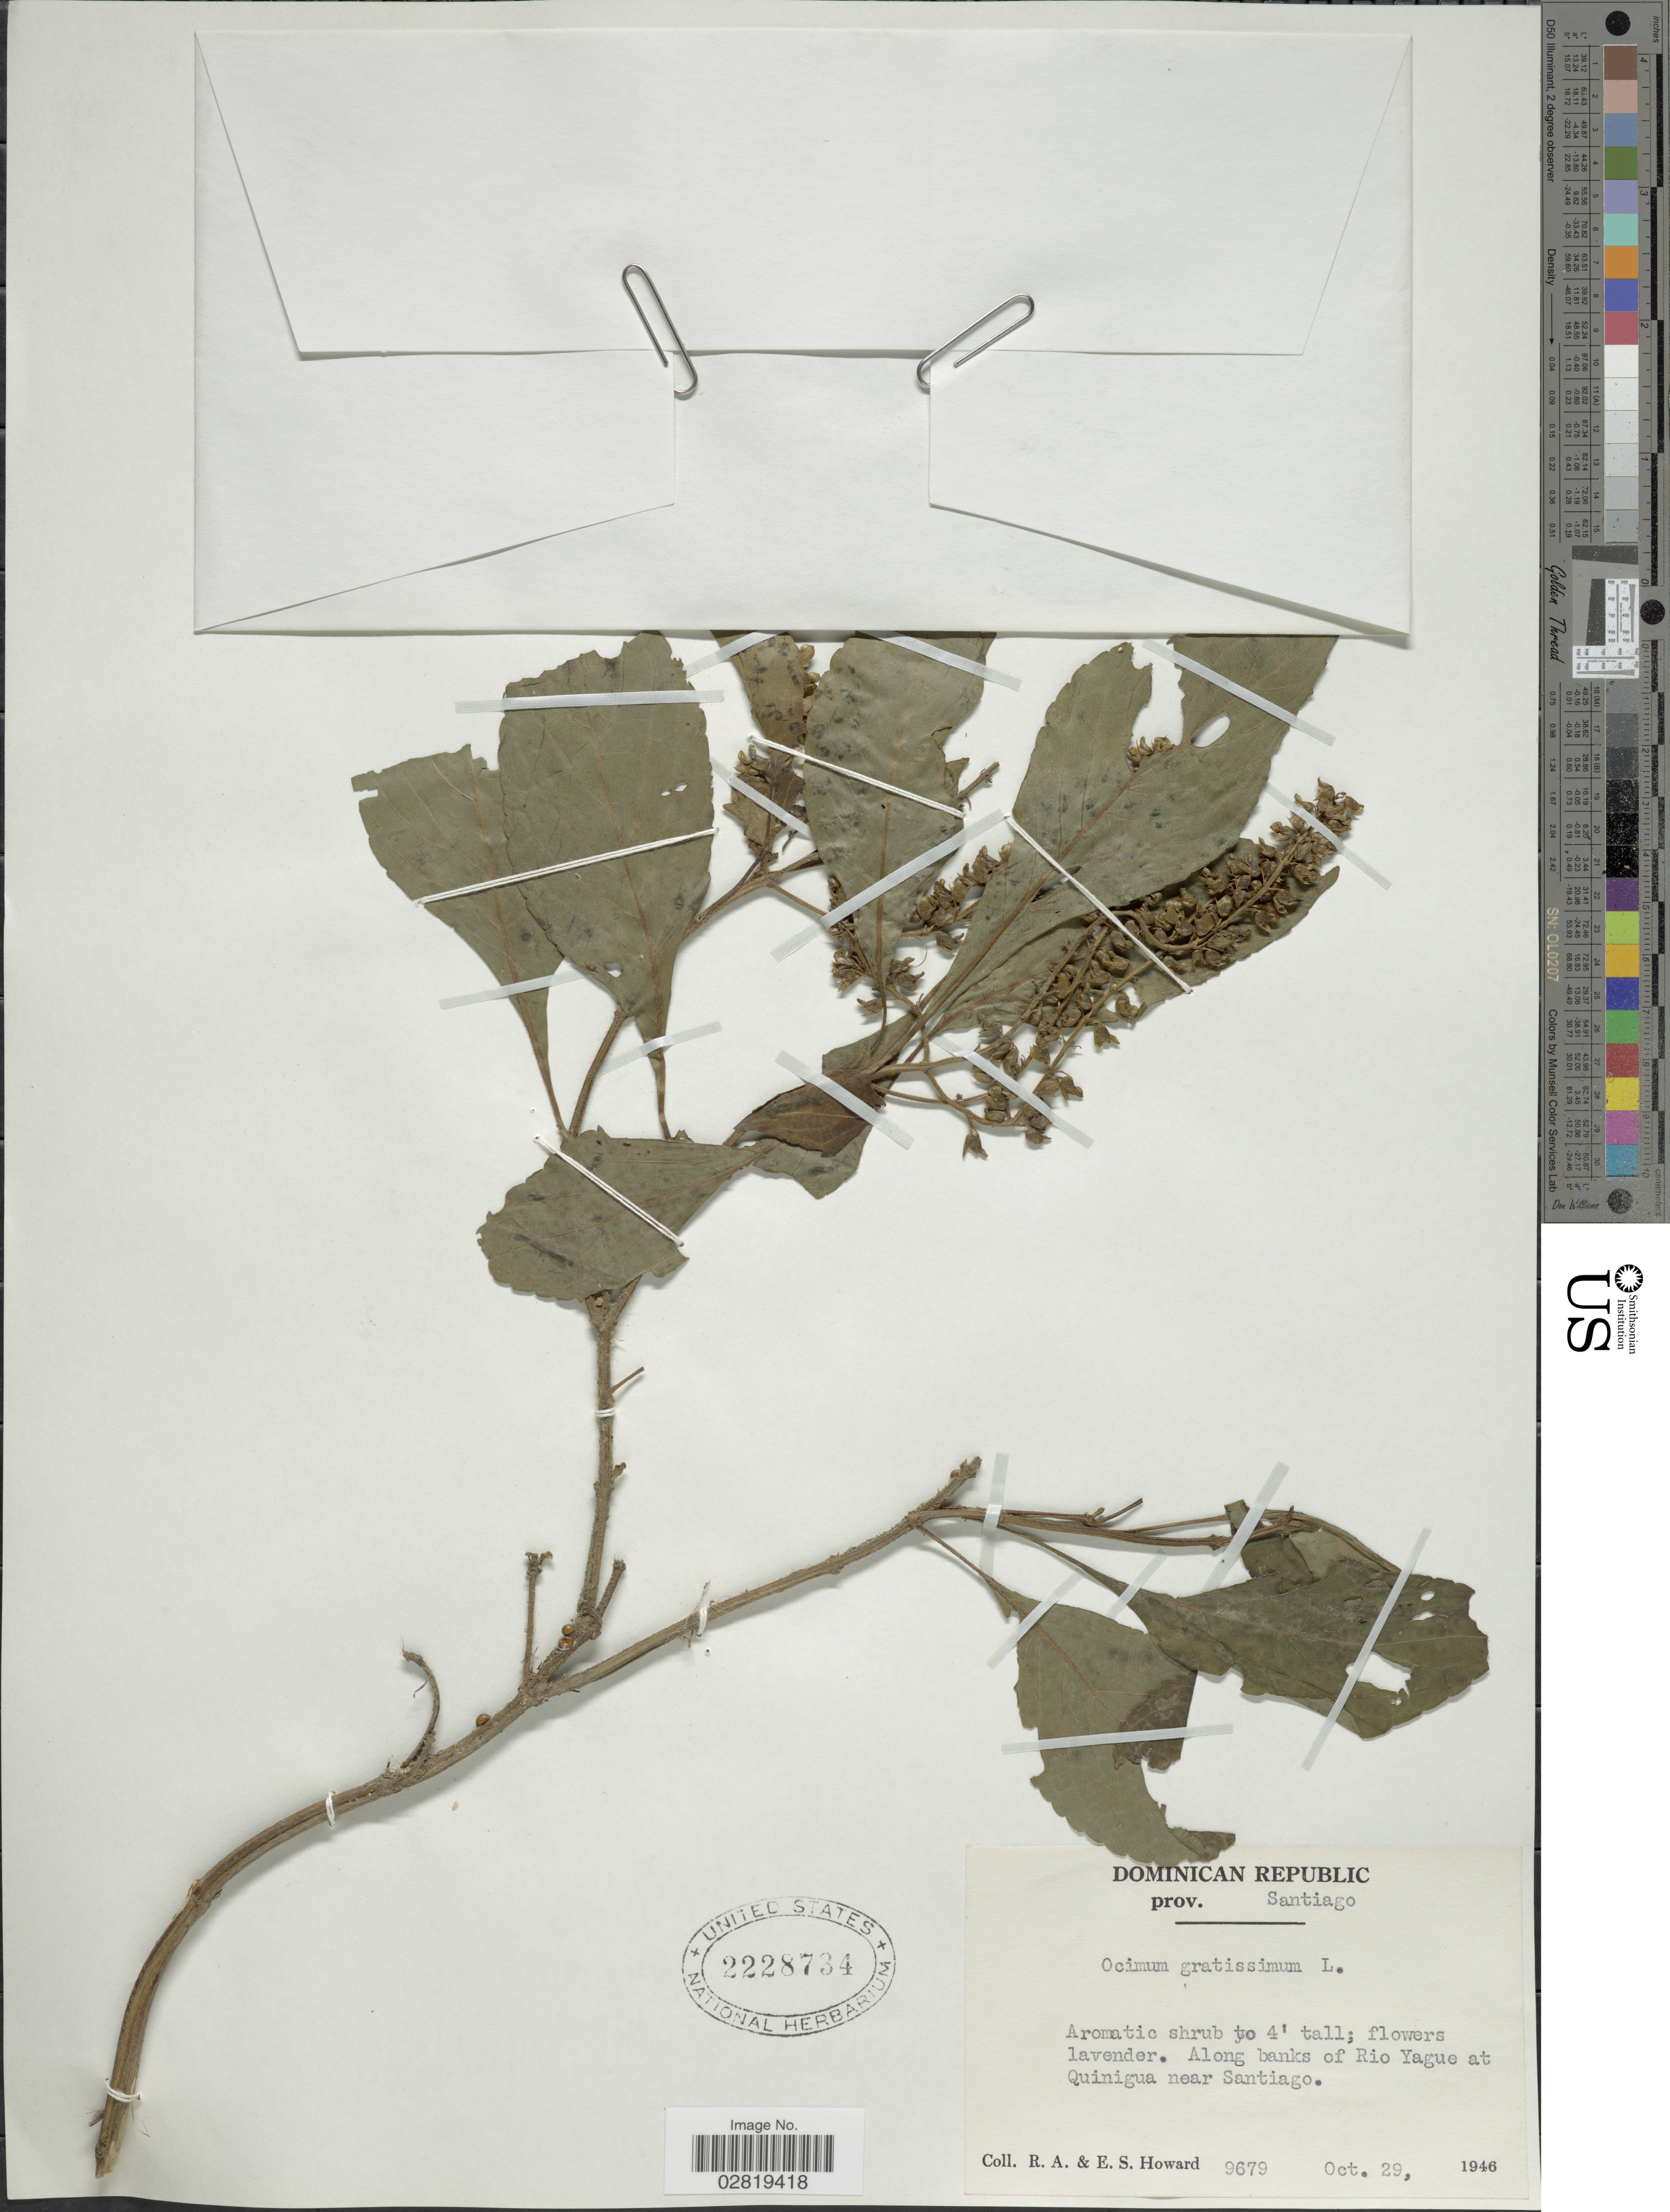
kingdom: Plantae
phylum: Tracheophyta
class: Magnoliopsida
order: Lamiales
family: Lamiaceae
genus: Ocimum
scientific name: Ocimum gratissimum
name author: L.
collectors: R. Howard & E. S. Howard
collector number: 9679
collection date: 1946-10-29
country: Dominican Republic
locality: Prov. Santiago, Along banks of Rio Yague at Quinigua near Santiago.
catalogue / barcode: US 2228734